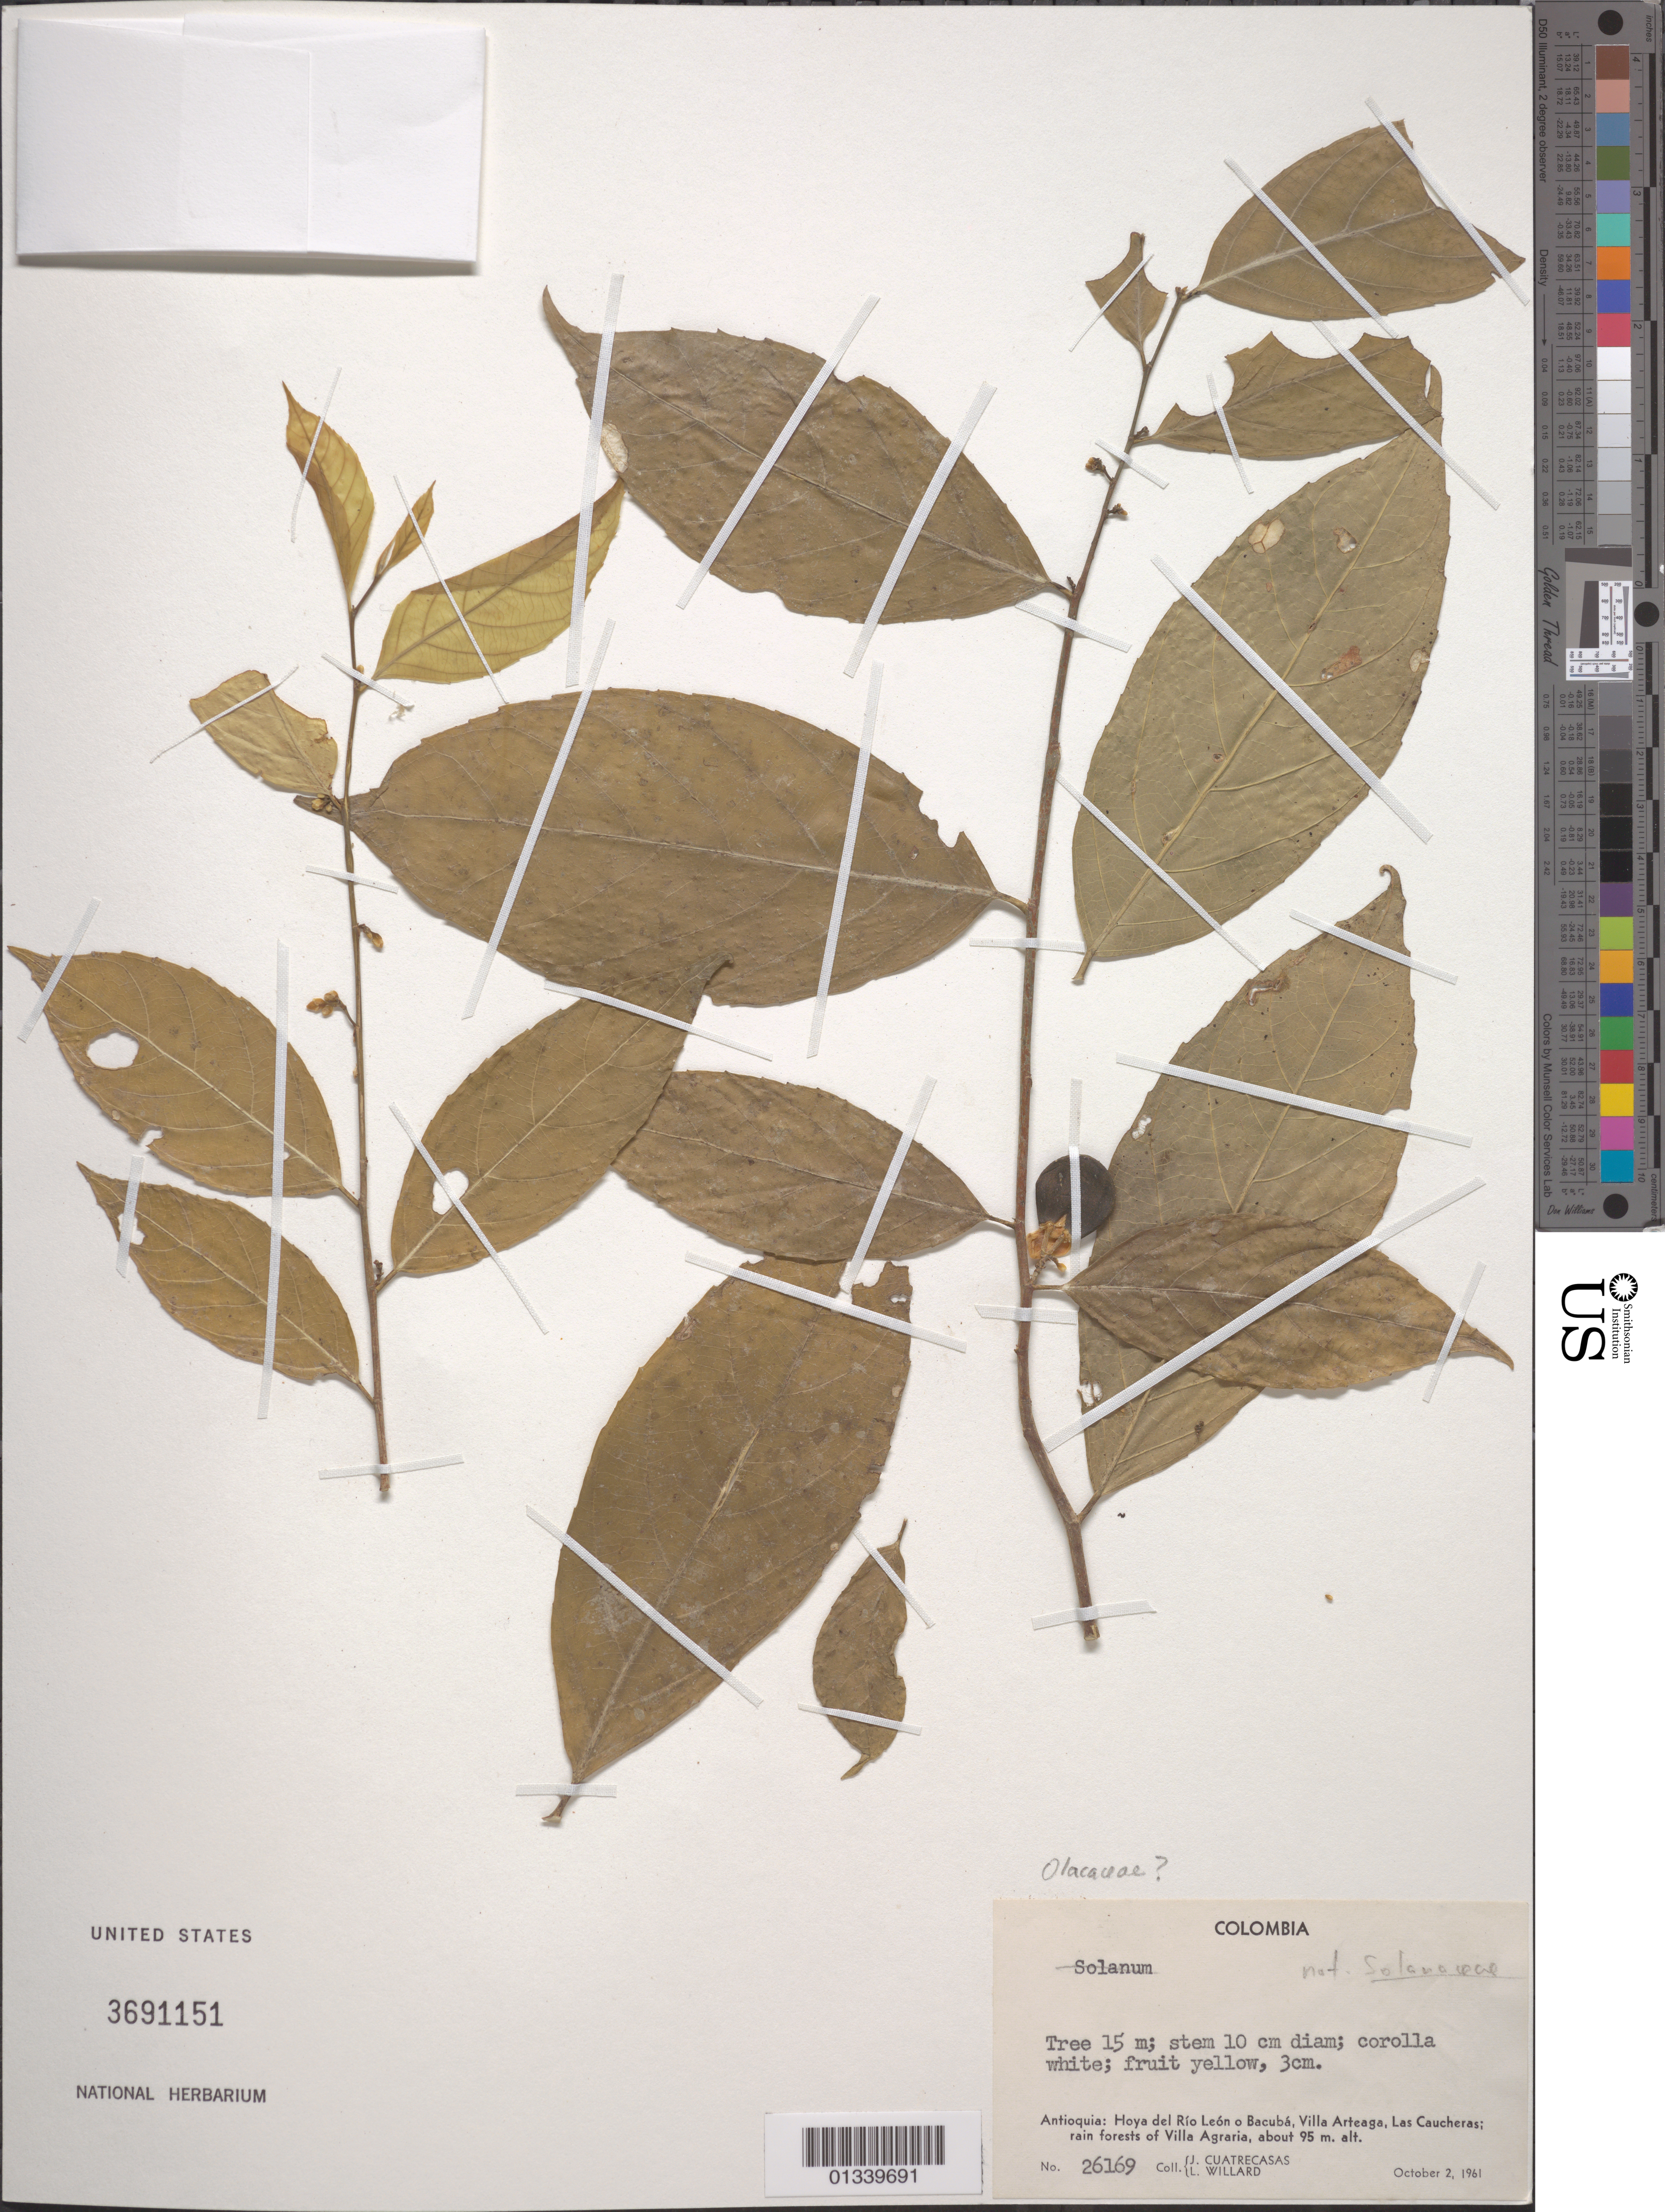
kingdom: Plantae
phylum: Tracheophyta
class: Magnoliopsida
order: Santalales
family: Olacaceae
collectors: J. Cuatrecasas & L. Willard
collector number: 26169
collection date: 1961-10-02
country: Colombia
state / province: Antioquia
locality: Hoya del Rio Leon o Bacuba, Villa Arteaga, Las Caucheras.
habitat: Rain forests of Villa Agraria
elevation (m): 95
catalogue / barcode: US 3691151